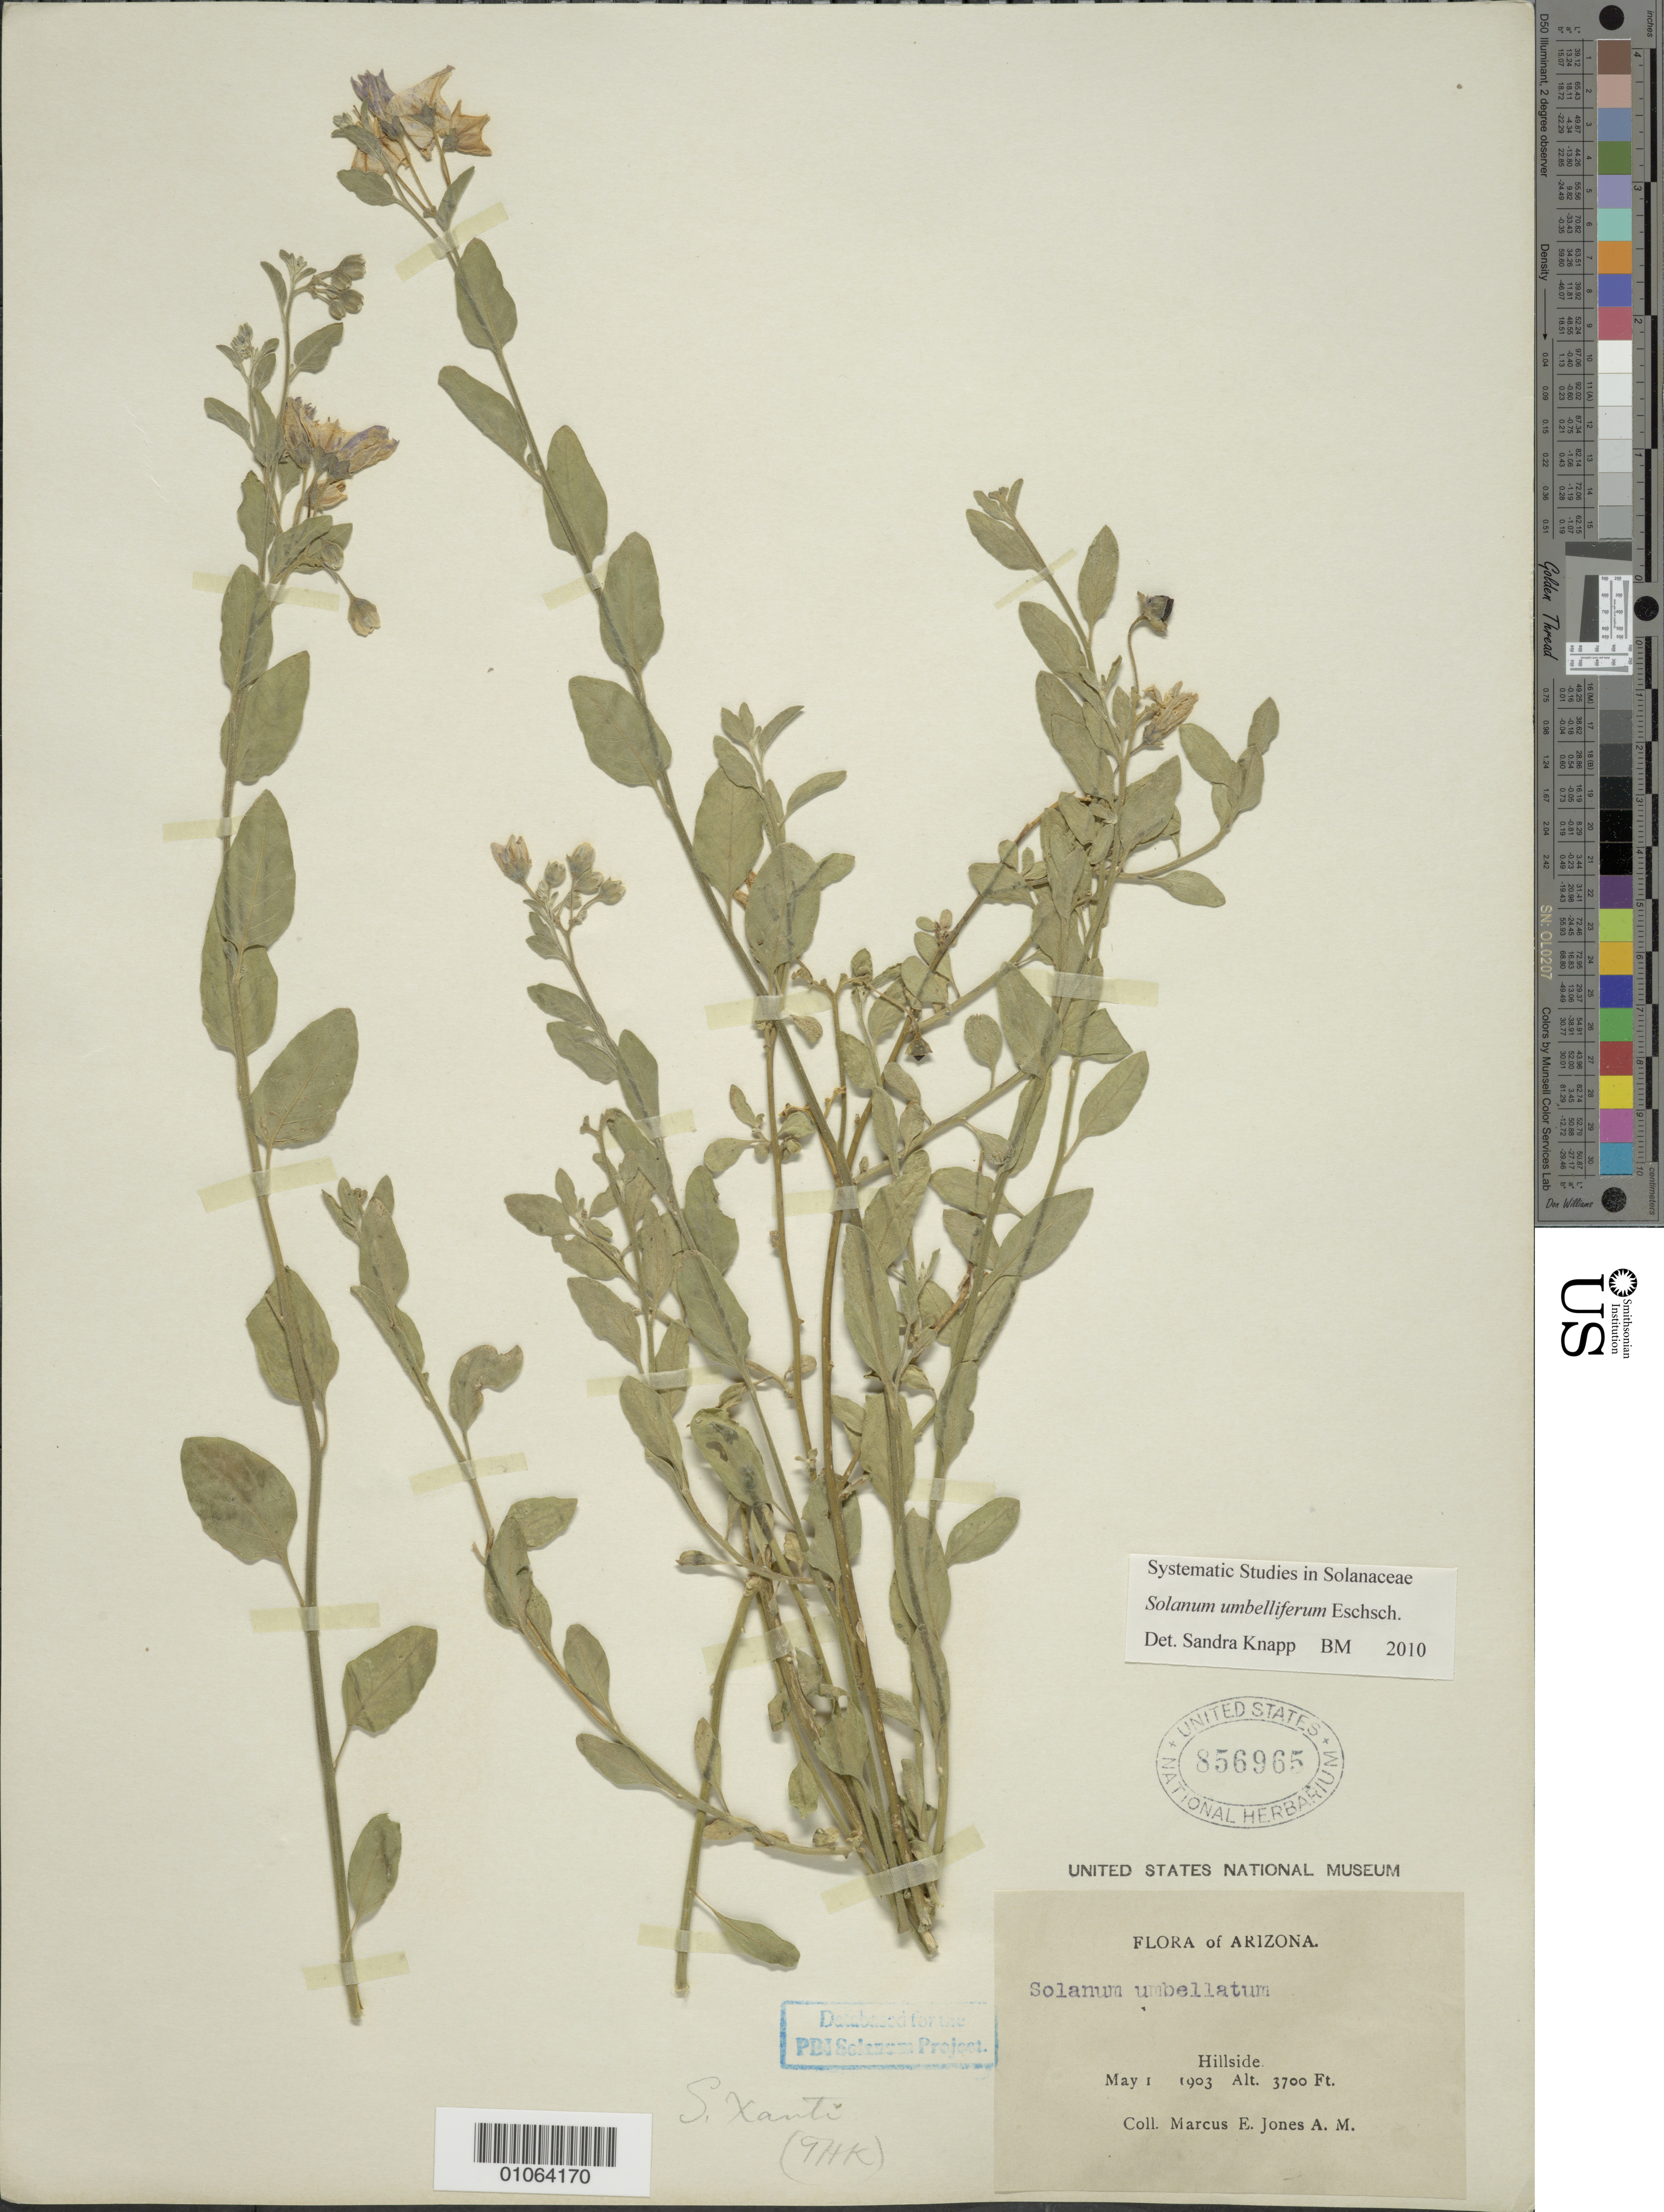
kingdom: Plantae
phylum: Tracheophyta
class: Magnoliopsida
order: Solanales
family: Solanaceae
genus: Solanum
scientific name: Solanum umbelliferum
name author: Eschsch.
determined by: Knapp, S. D.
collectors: E. M. Jones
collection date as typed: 1 May 1903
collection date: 1903-05-01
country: United States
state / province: Arizona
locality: sin. loc.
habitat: hillside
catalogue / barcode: US 856965